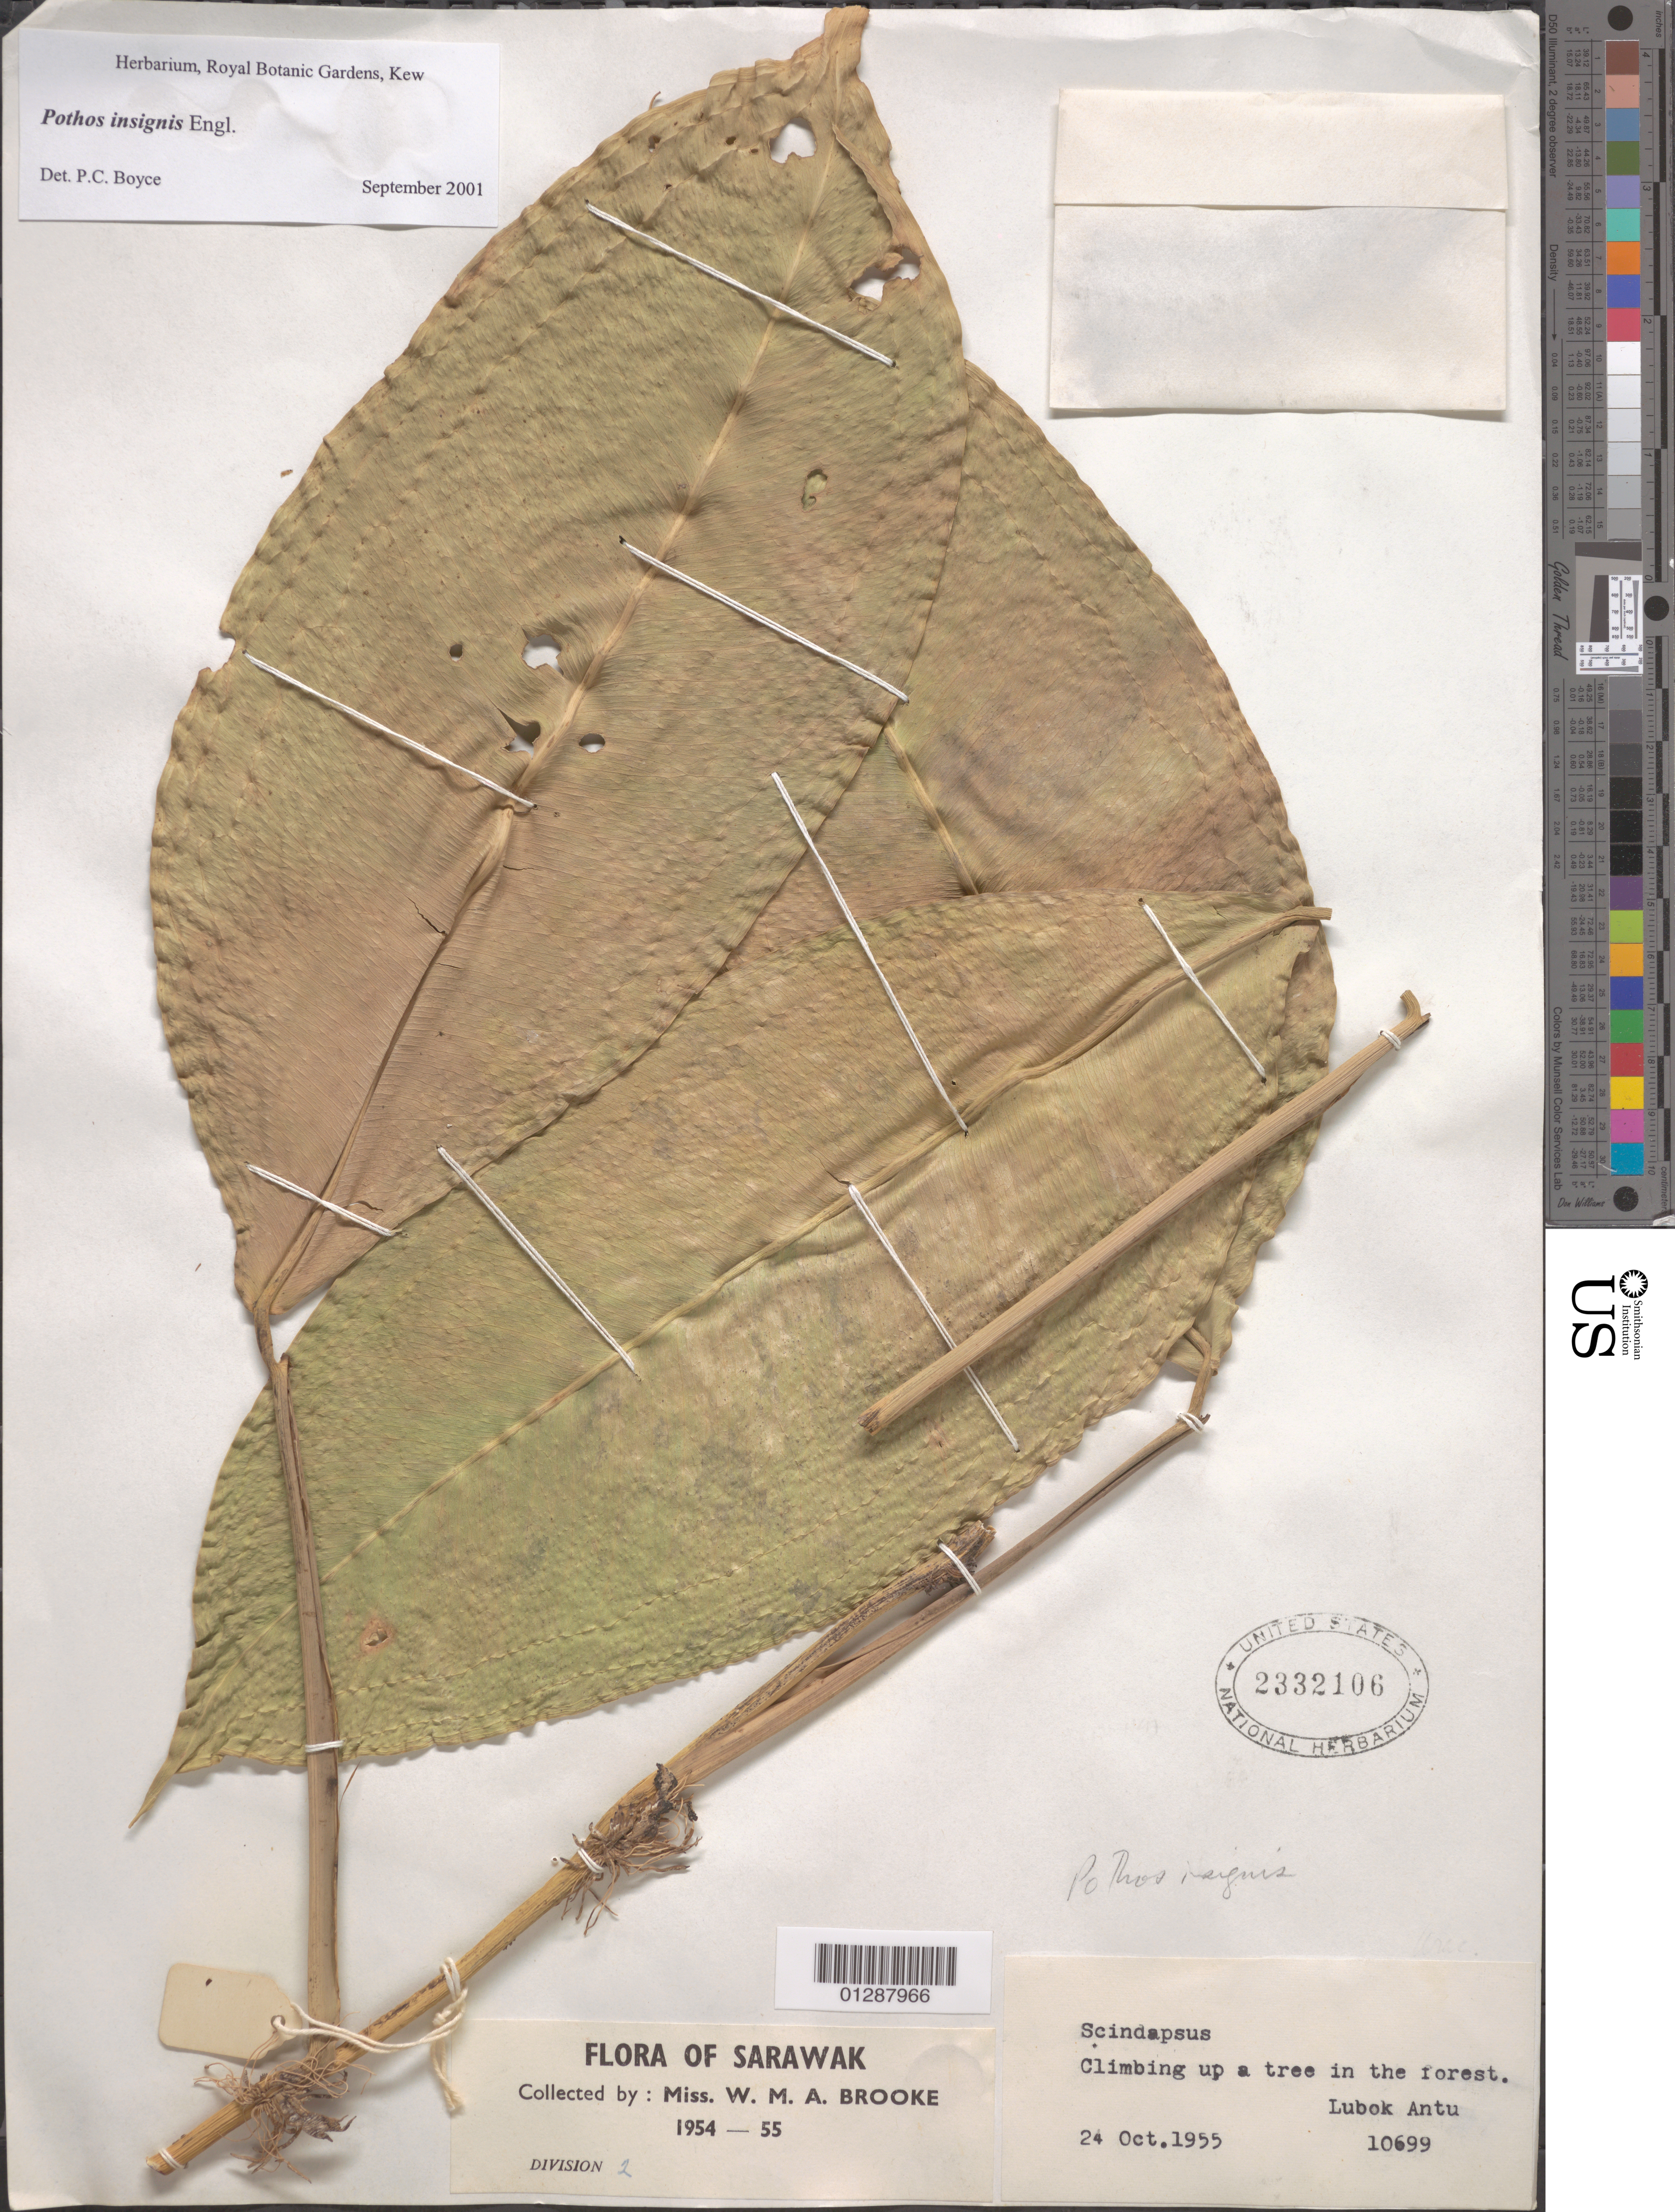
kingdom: Plantae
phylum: Tracheophyta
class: Liliopsida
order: Alismatales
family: Araceae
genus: Pothos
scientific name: Pothos insignis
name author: Engl.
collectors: W. Brooke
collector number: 10699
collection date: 1955-10-24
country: Malaysia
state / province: Sarawak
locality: Lubok Antu. Division 2.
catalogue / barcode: US 2332106